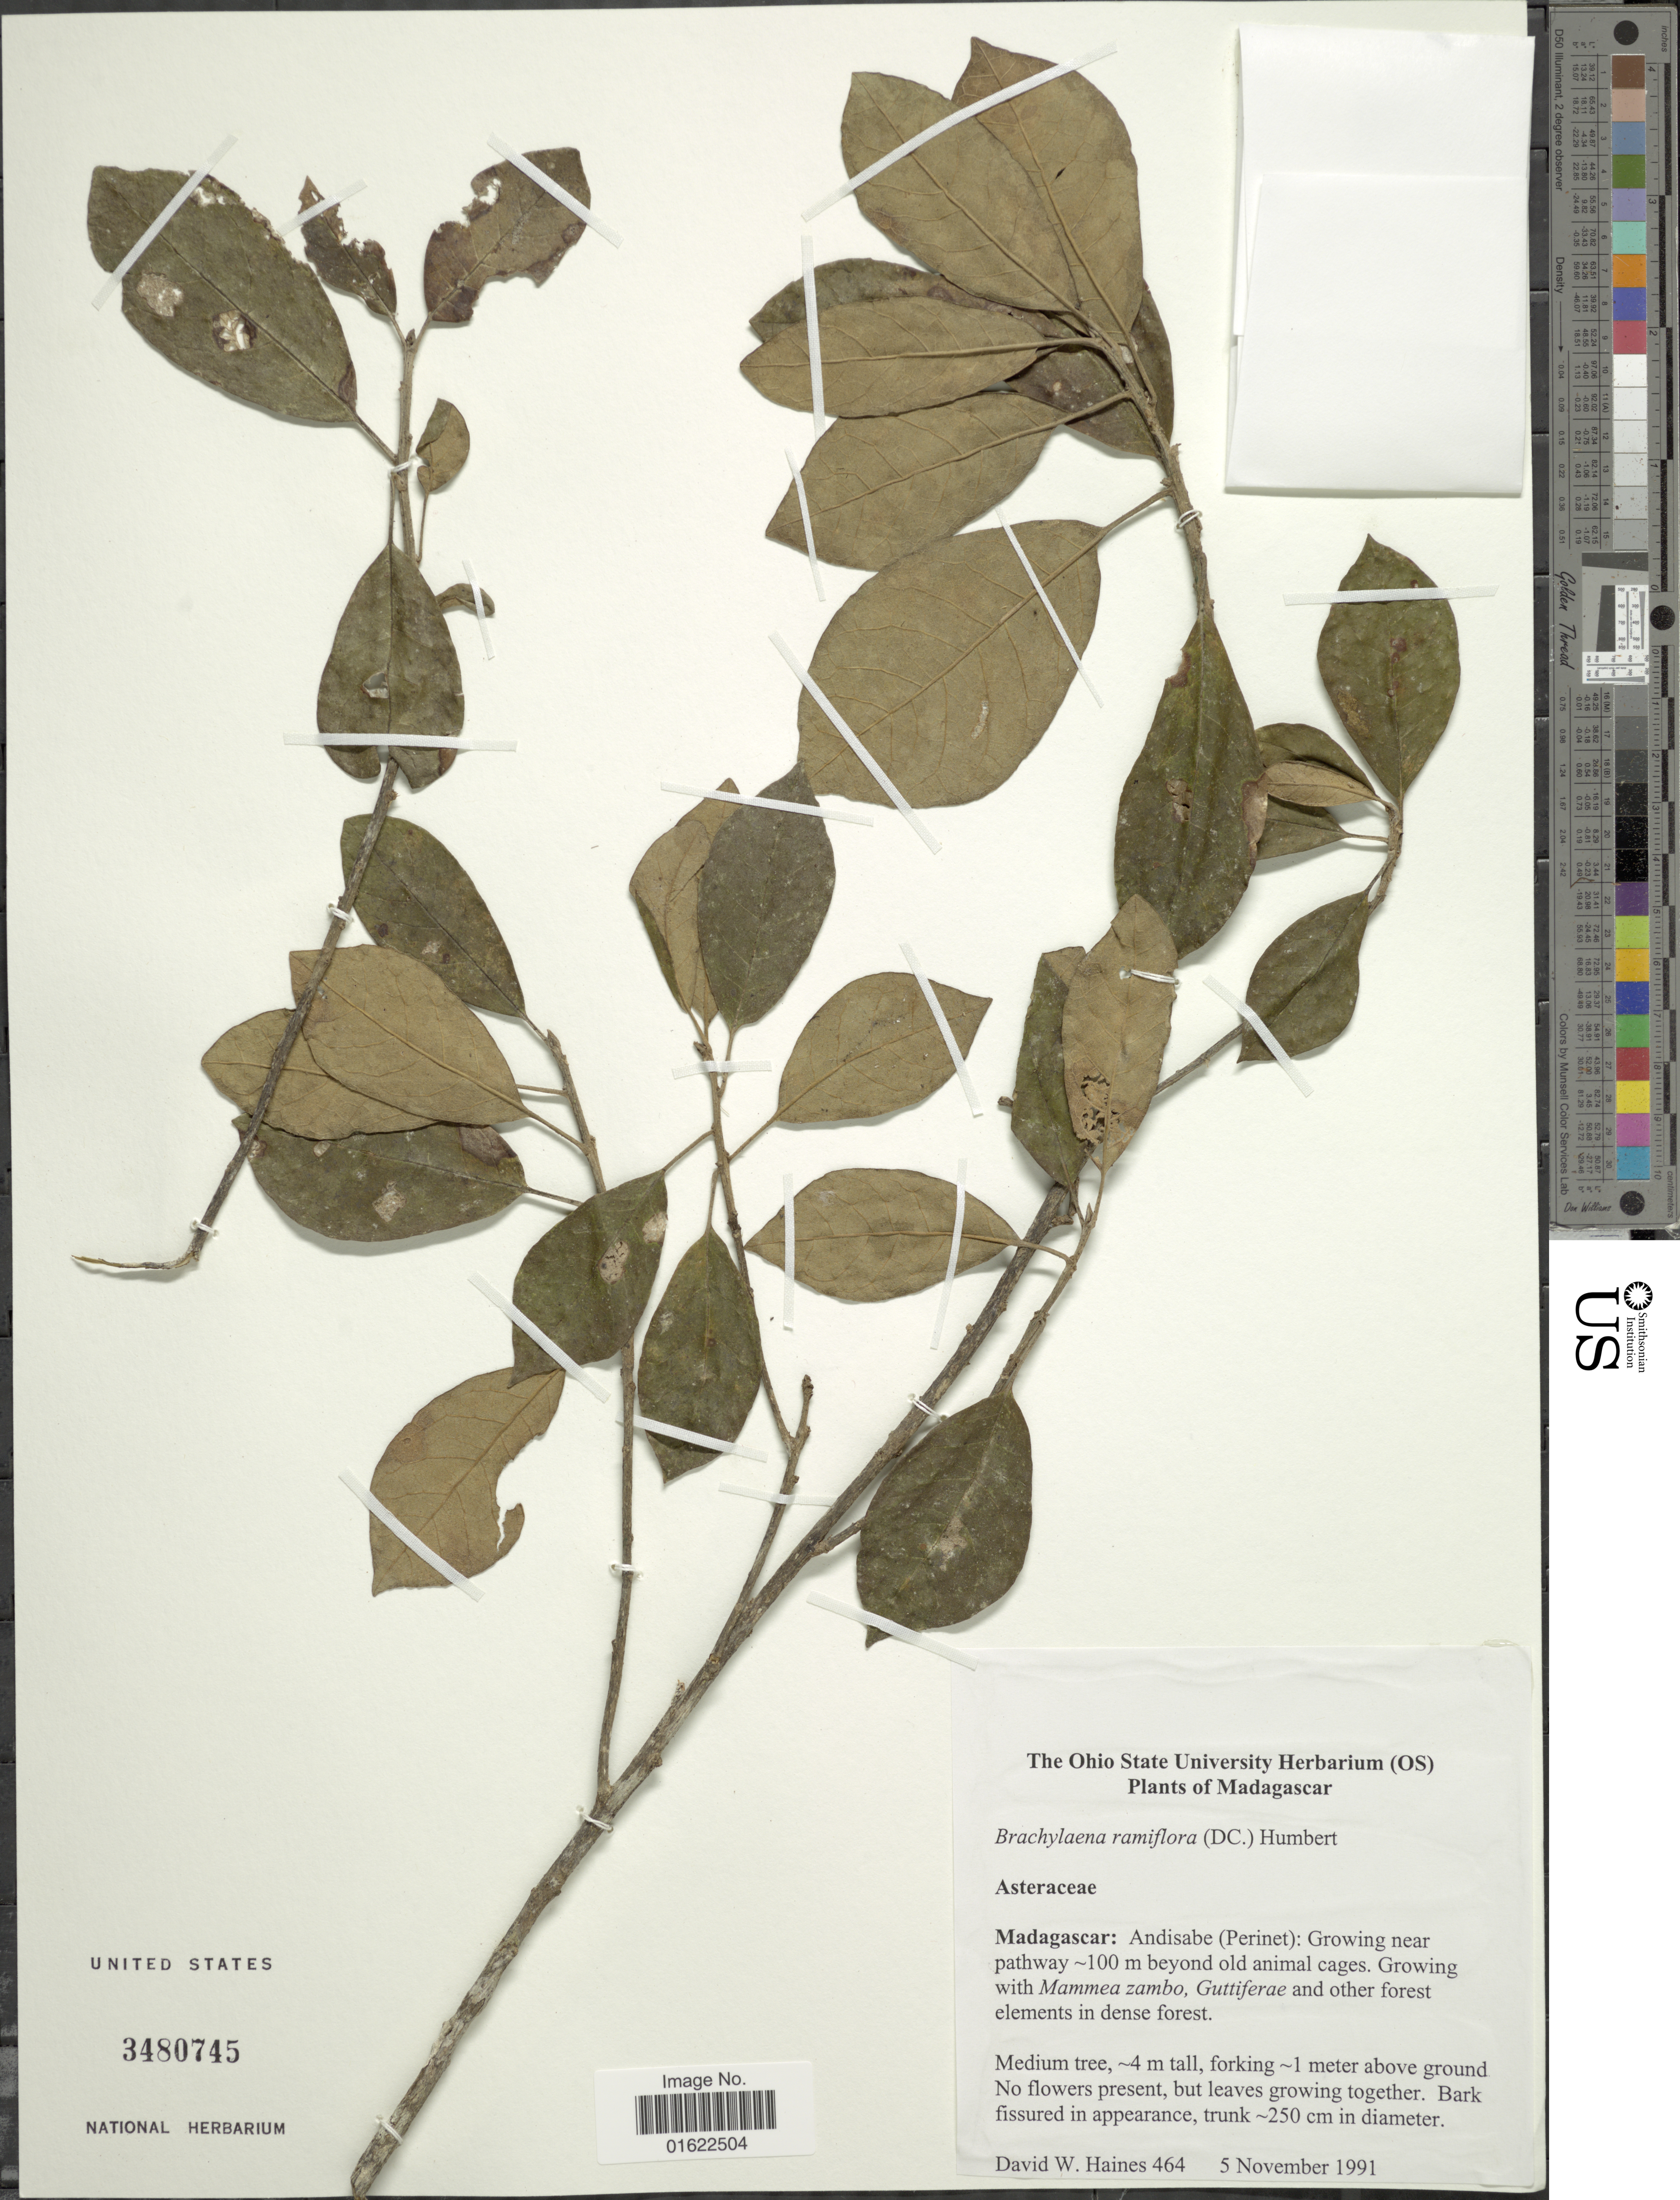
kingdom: Plantae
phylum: Tracheophyta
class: Magnoliopsida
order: Asterales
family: Asteraceae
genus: Brachylaena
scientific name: Brachylaena ramiflora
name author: (DC.) Humbert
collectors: D. Haines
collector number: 464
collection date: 1991-11-05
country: Madagascar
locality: Andisabe (Perinet): Growing near pathway 100 m beyond old animal cages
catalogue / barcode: US 3480745